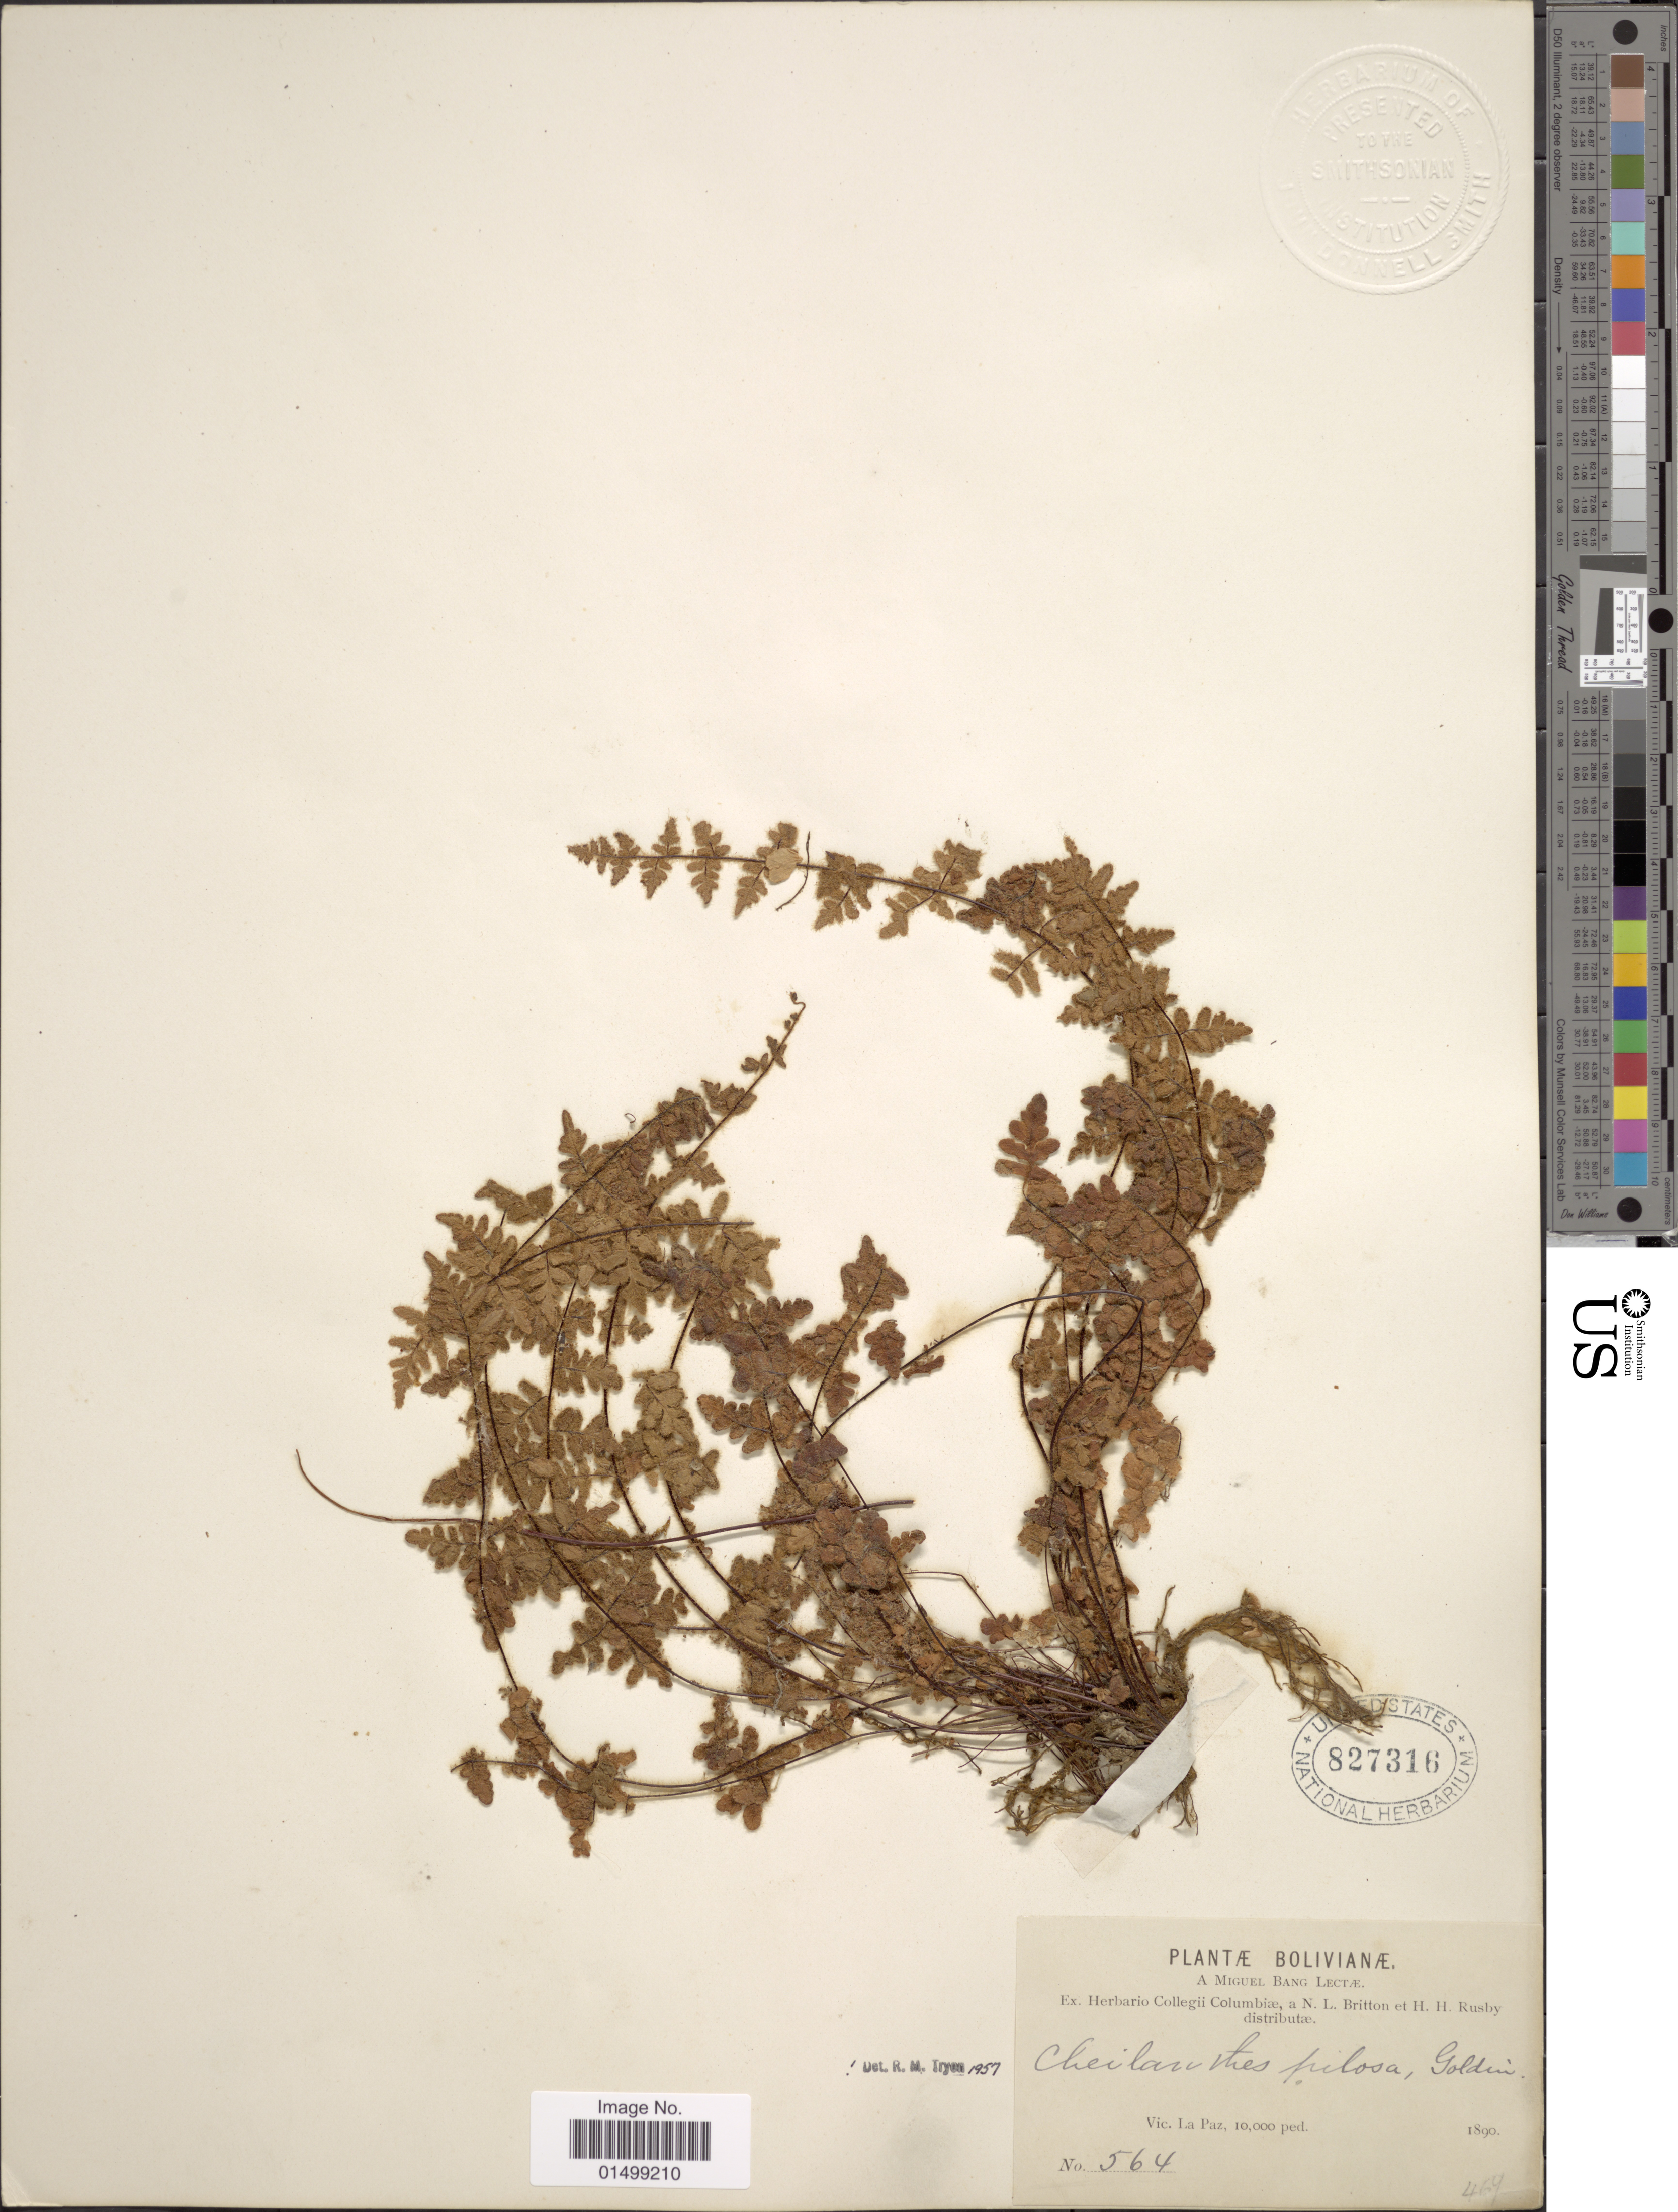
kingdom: Plantae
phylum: Tracheophyta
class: Polypodiopsida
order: Polypodiales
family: Pteridaceae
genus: Cheilanthes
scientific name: Cheilanthes pilosa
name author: Goldm.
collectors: M. Bang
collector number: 564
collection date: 1890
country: Bolivia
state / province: La Paz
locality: Bolivianae, Vic. La Paz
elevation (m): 3048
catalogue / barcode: US 827316